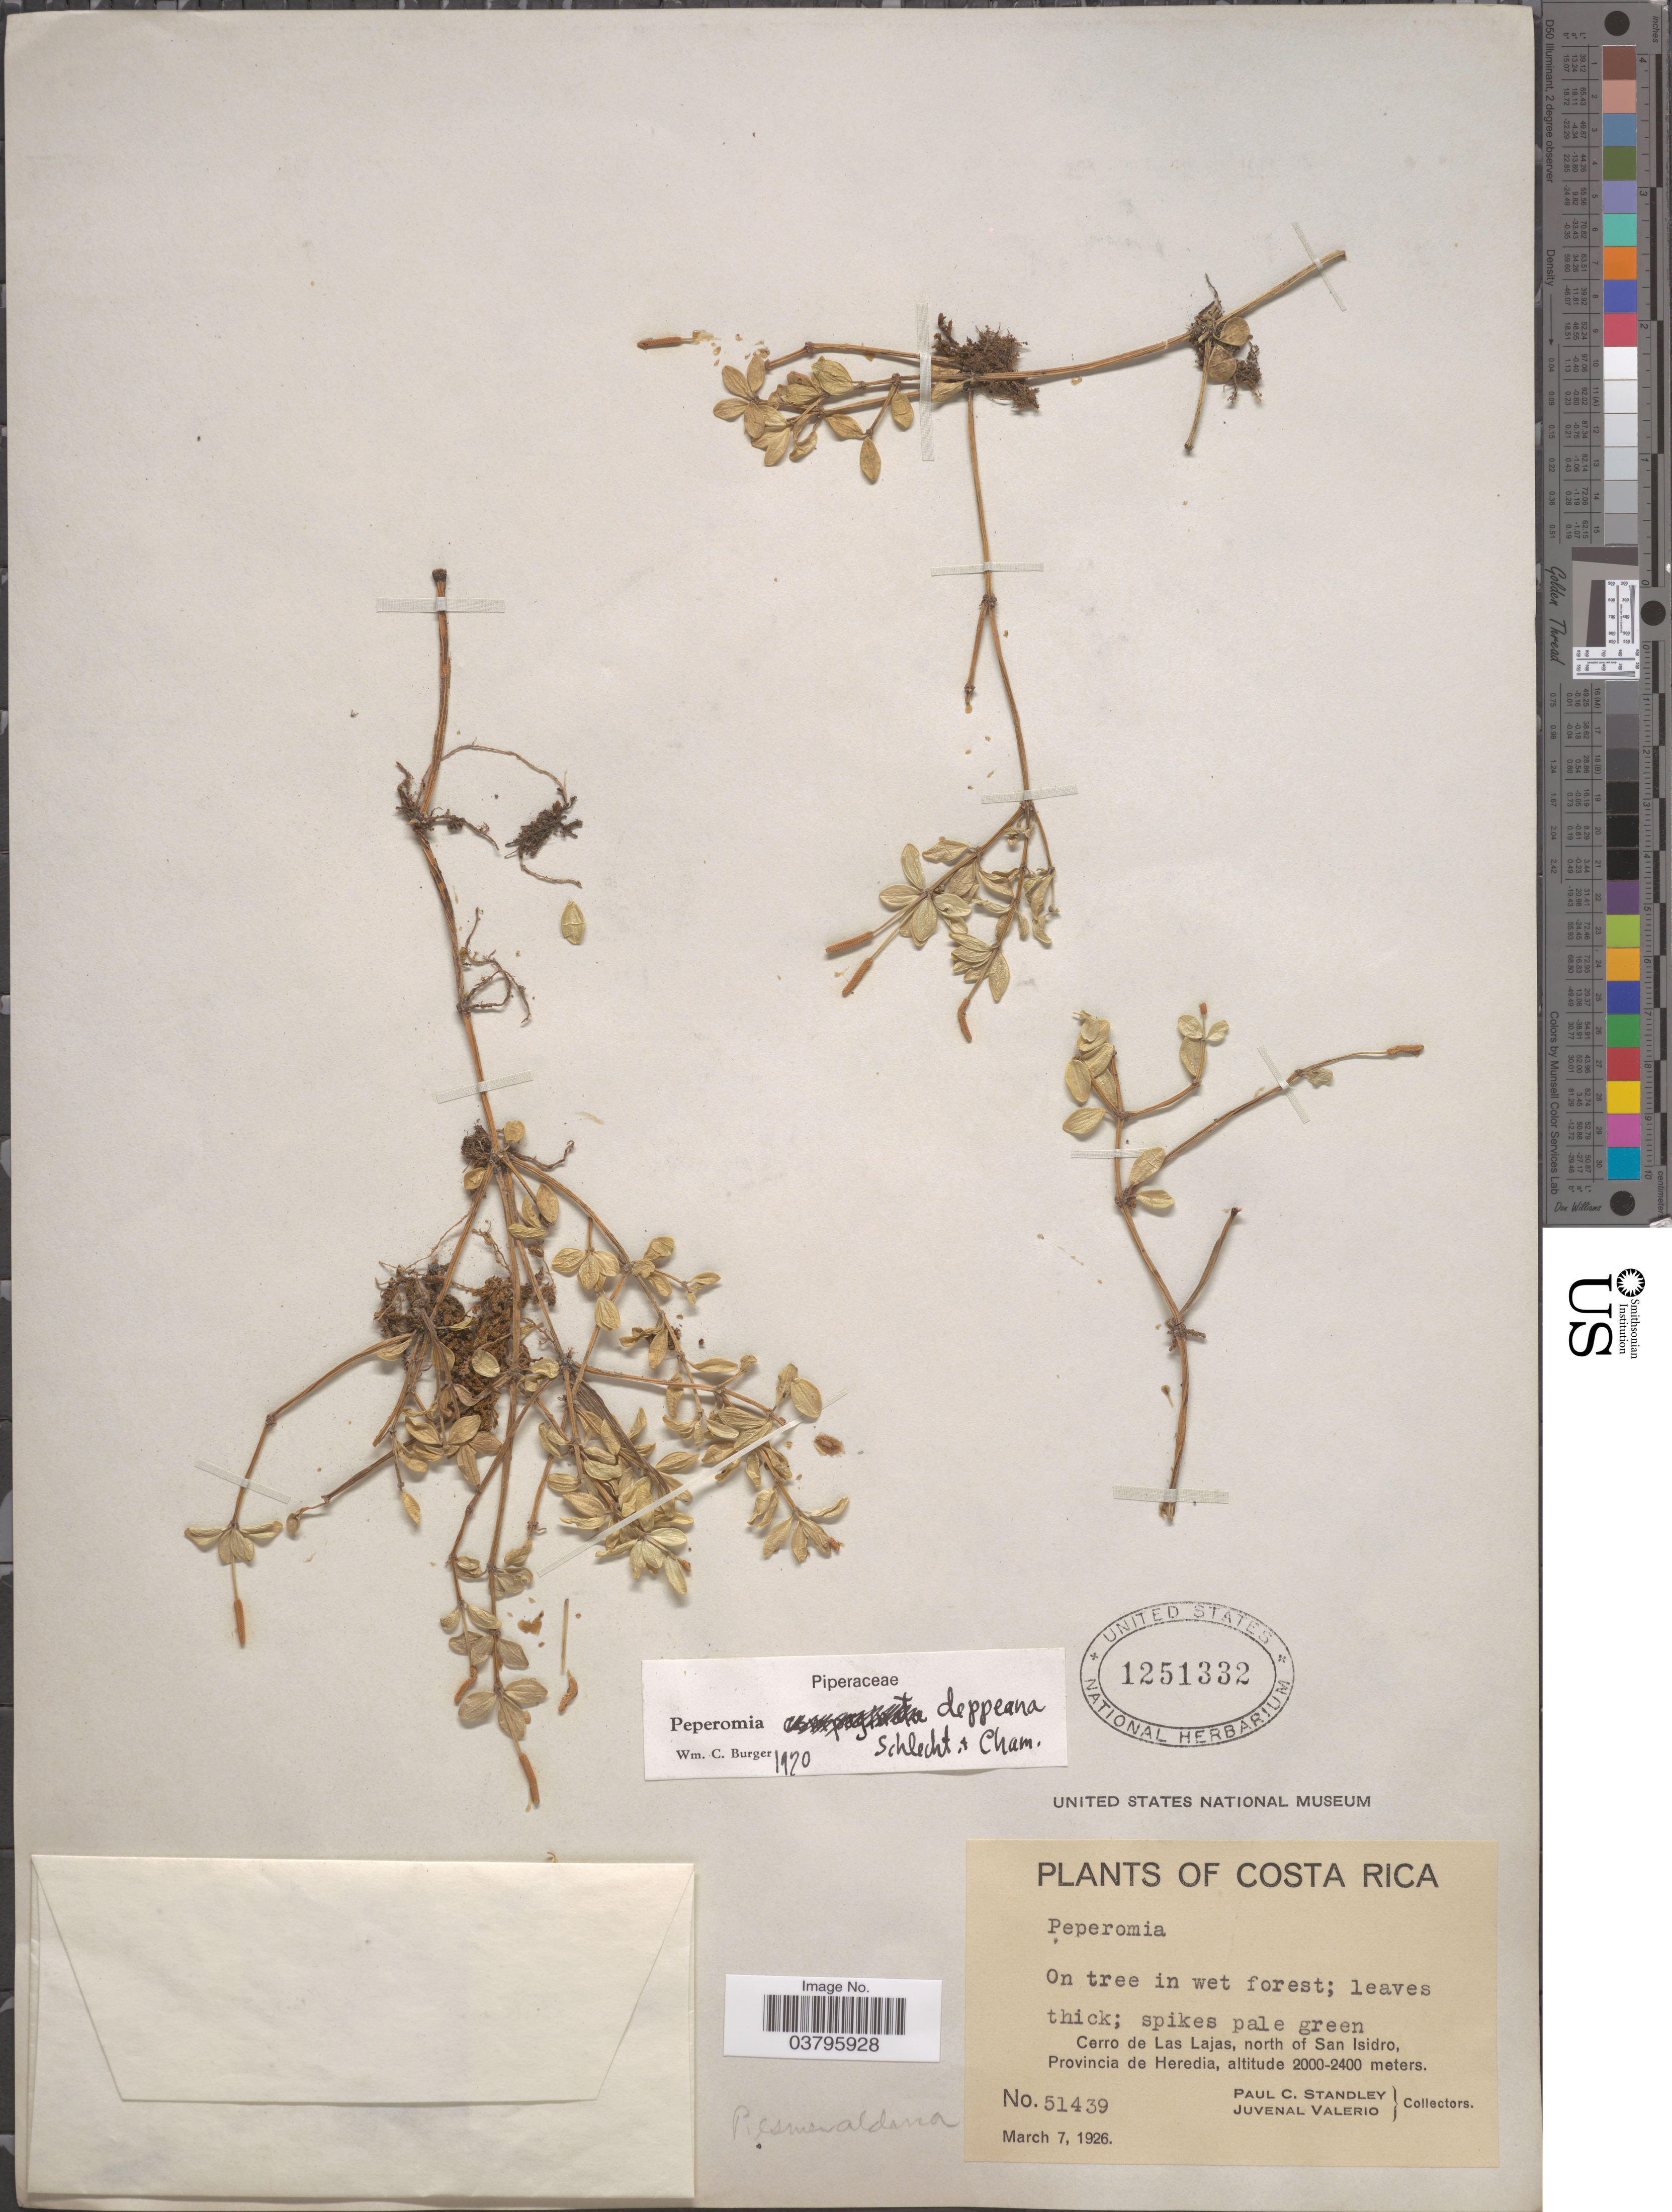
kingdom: Plantae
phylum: Tracheophyta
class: Magnoliopsida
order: Piperales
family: Piperaceae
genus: Peperomia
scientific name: Peperomia deppeana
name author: Schltdl. & Cham.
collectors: P. C. Standley & J. Valerio R.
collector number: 51439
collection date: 1926-03-07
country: Costa Rica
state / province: Heredia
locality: Cerro de Las Lajas, north of San Isidro.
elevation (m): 2000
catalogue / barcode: US 1251332